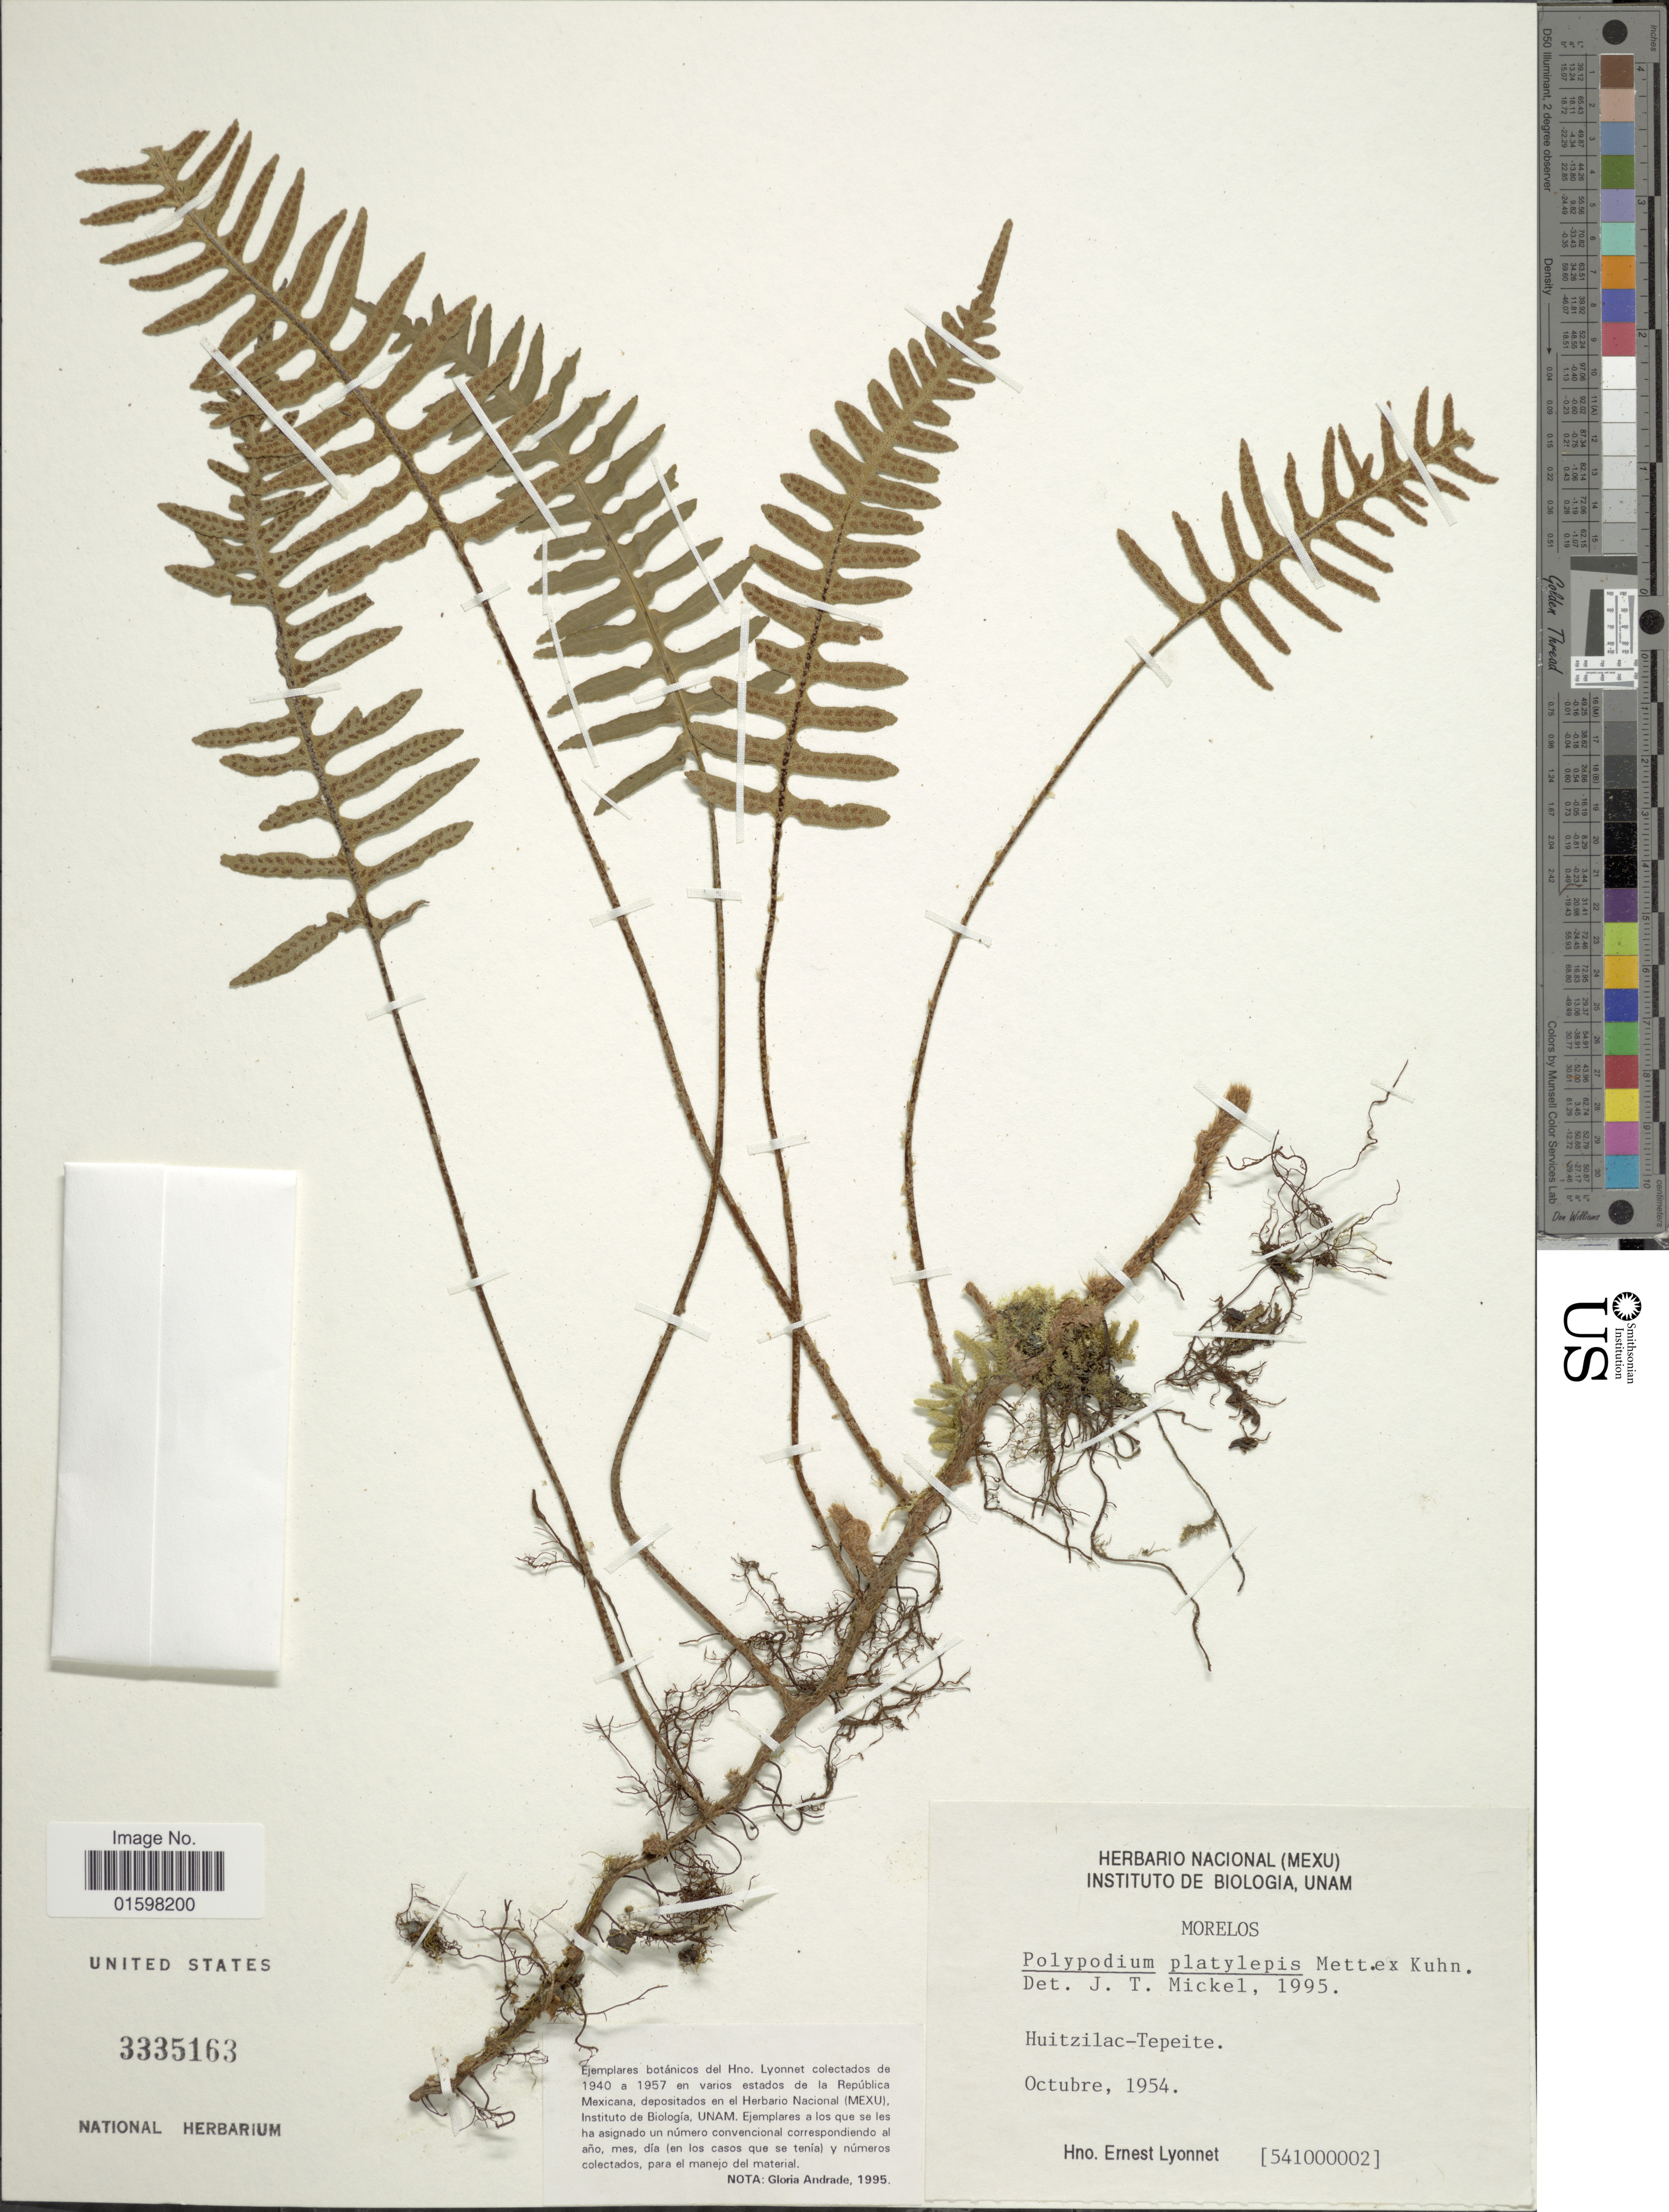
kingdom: Plantae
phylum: Tracheophyta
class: Polypodiopsida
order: Polypodiales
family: Polypodiaceae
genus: Pleopeltis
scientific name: Pleopeltis platylepis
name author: (Mett. ex Kuhn) A.R. Sm. & Tejero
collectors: Bro. E. Lyonnet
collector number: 541000002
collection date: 1954-10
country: Mexico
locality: Huitzilac - Tepeite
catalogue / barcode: US 3335163